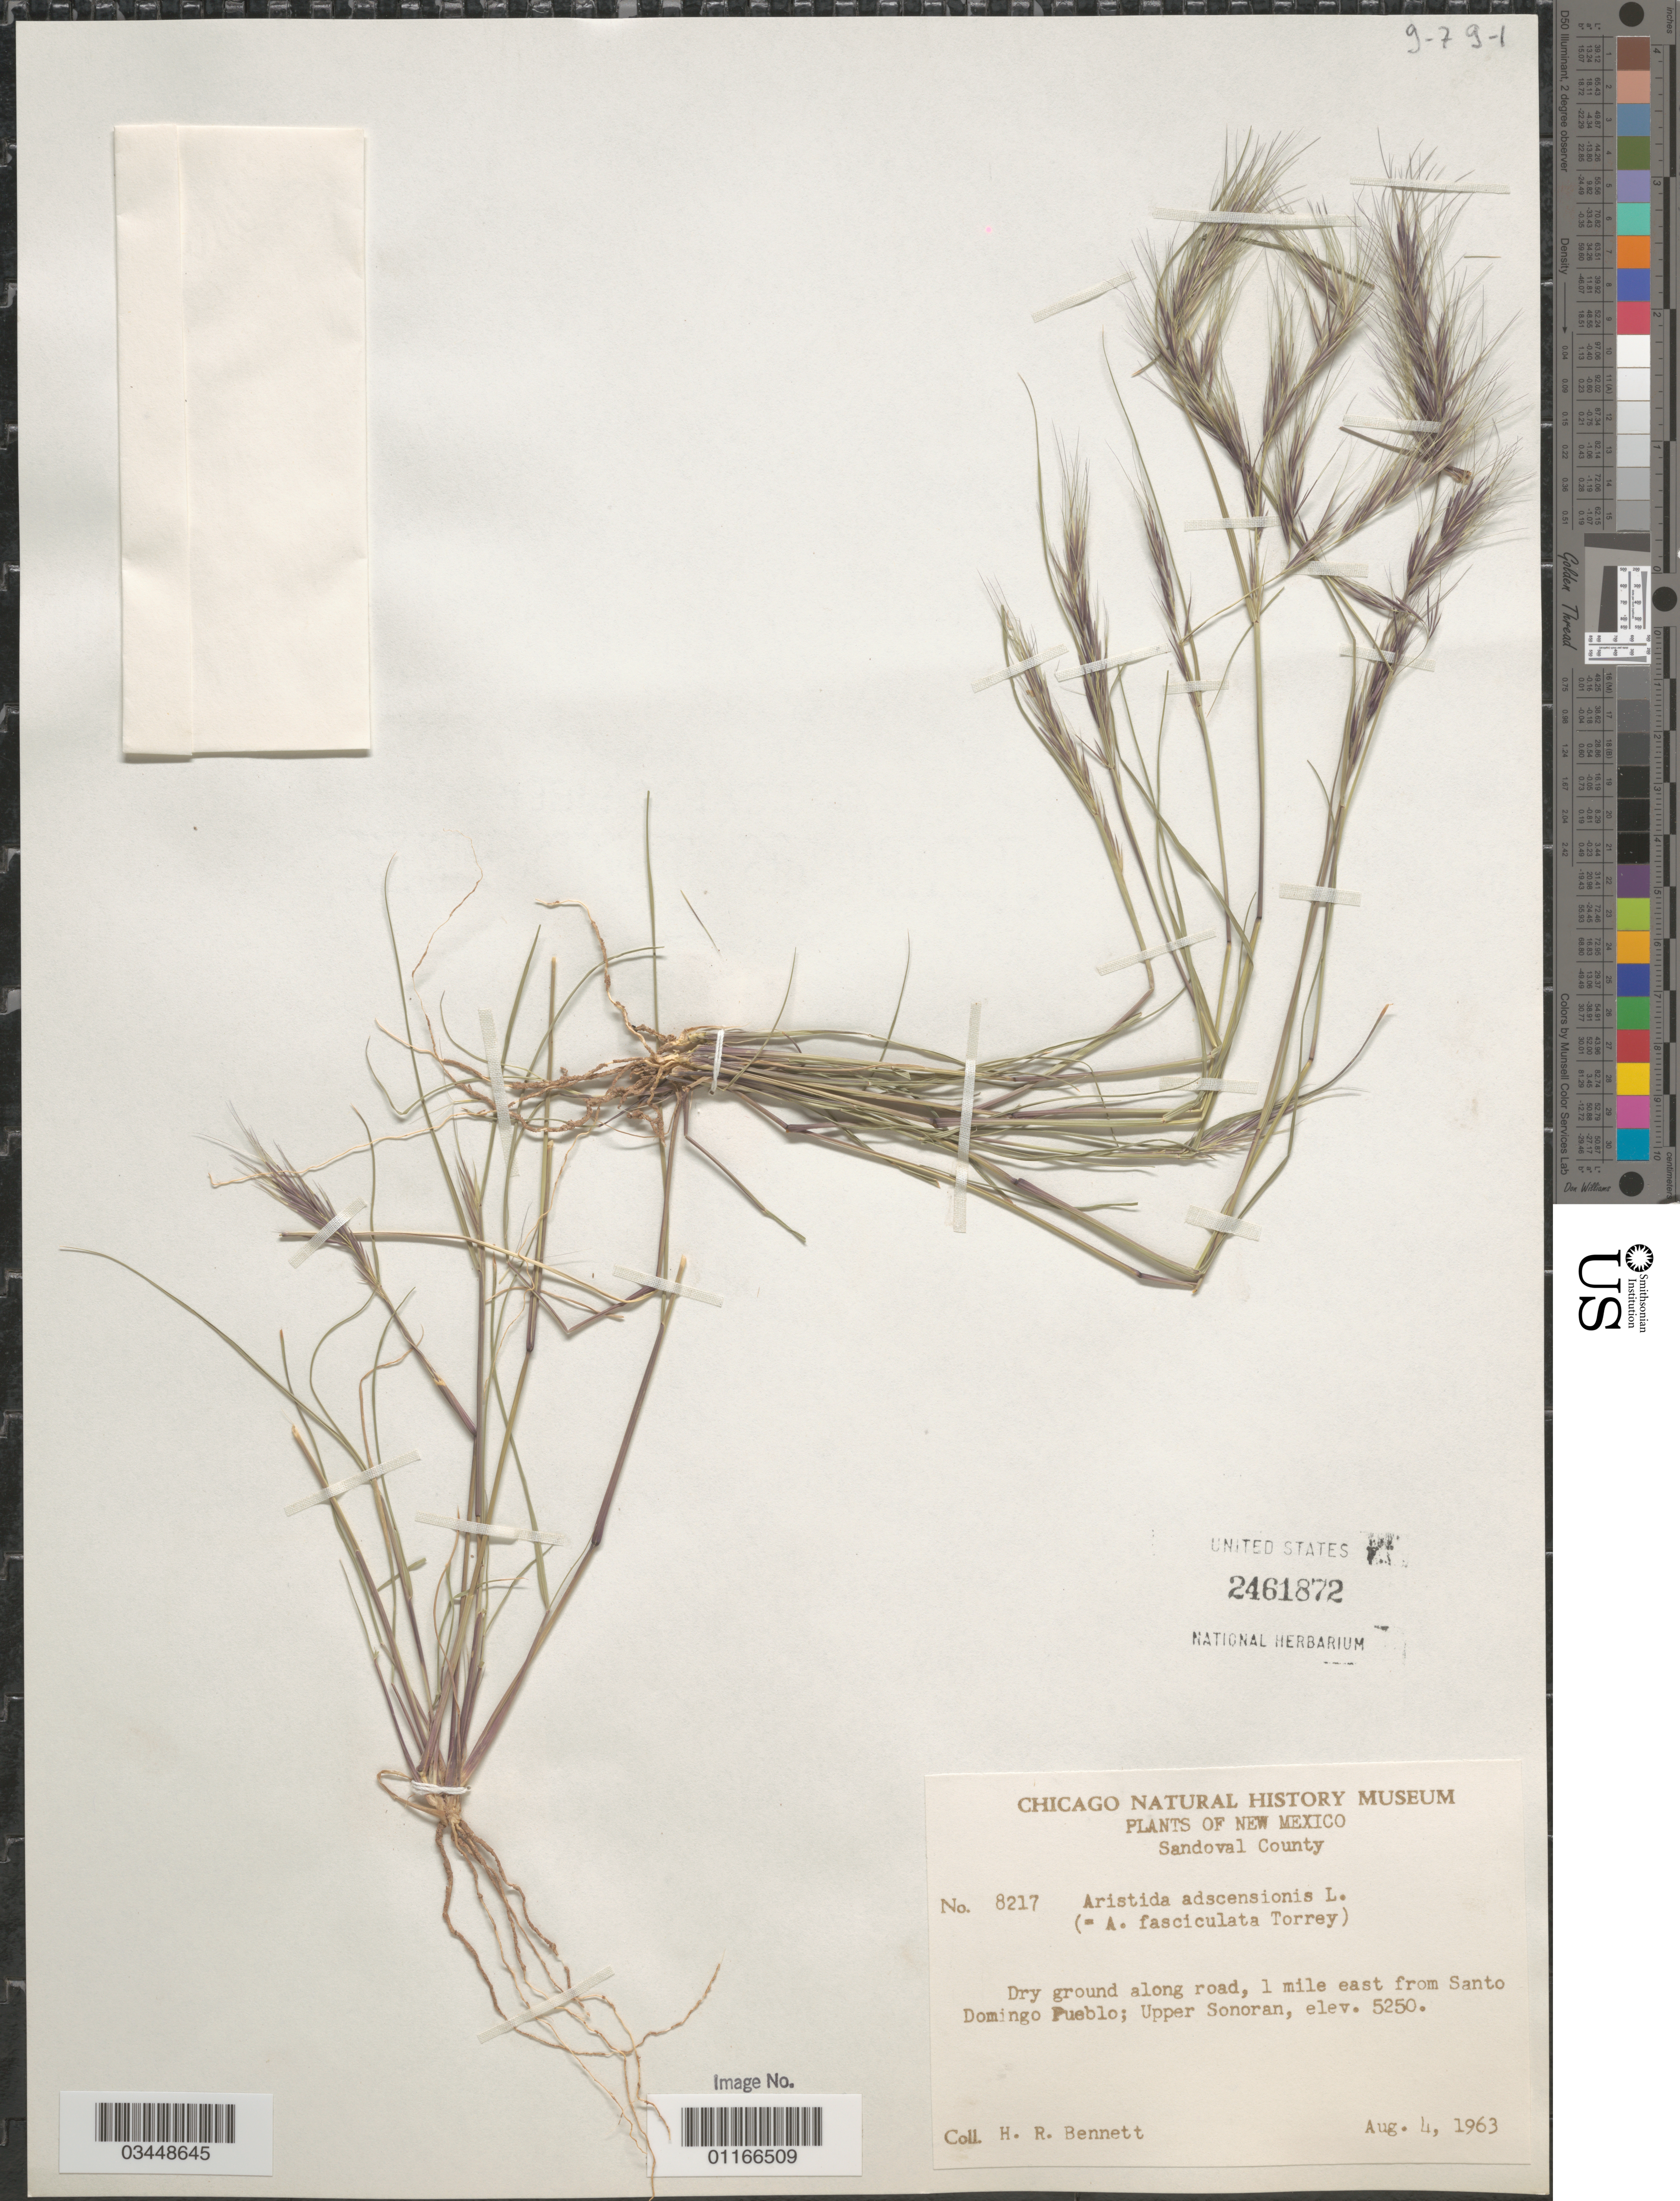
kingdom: Plantae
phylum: Tracheophyta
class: Liliopsida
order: Poales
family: Poaceae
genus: Aristida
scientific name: Aristida adscensionis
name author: L.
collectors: H. R. Bennett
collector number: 8217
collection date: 1963-08-04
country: United States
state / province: New Mexico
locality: Sandoval County. 1 mile east from Santo Domingo Pueblo; Upper Sonoran.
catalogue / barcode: US 2461872